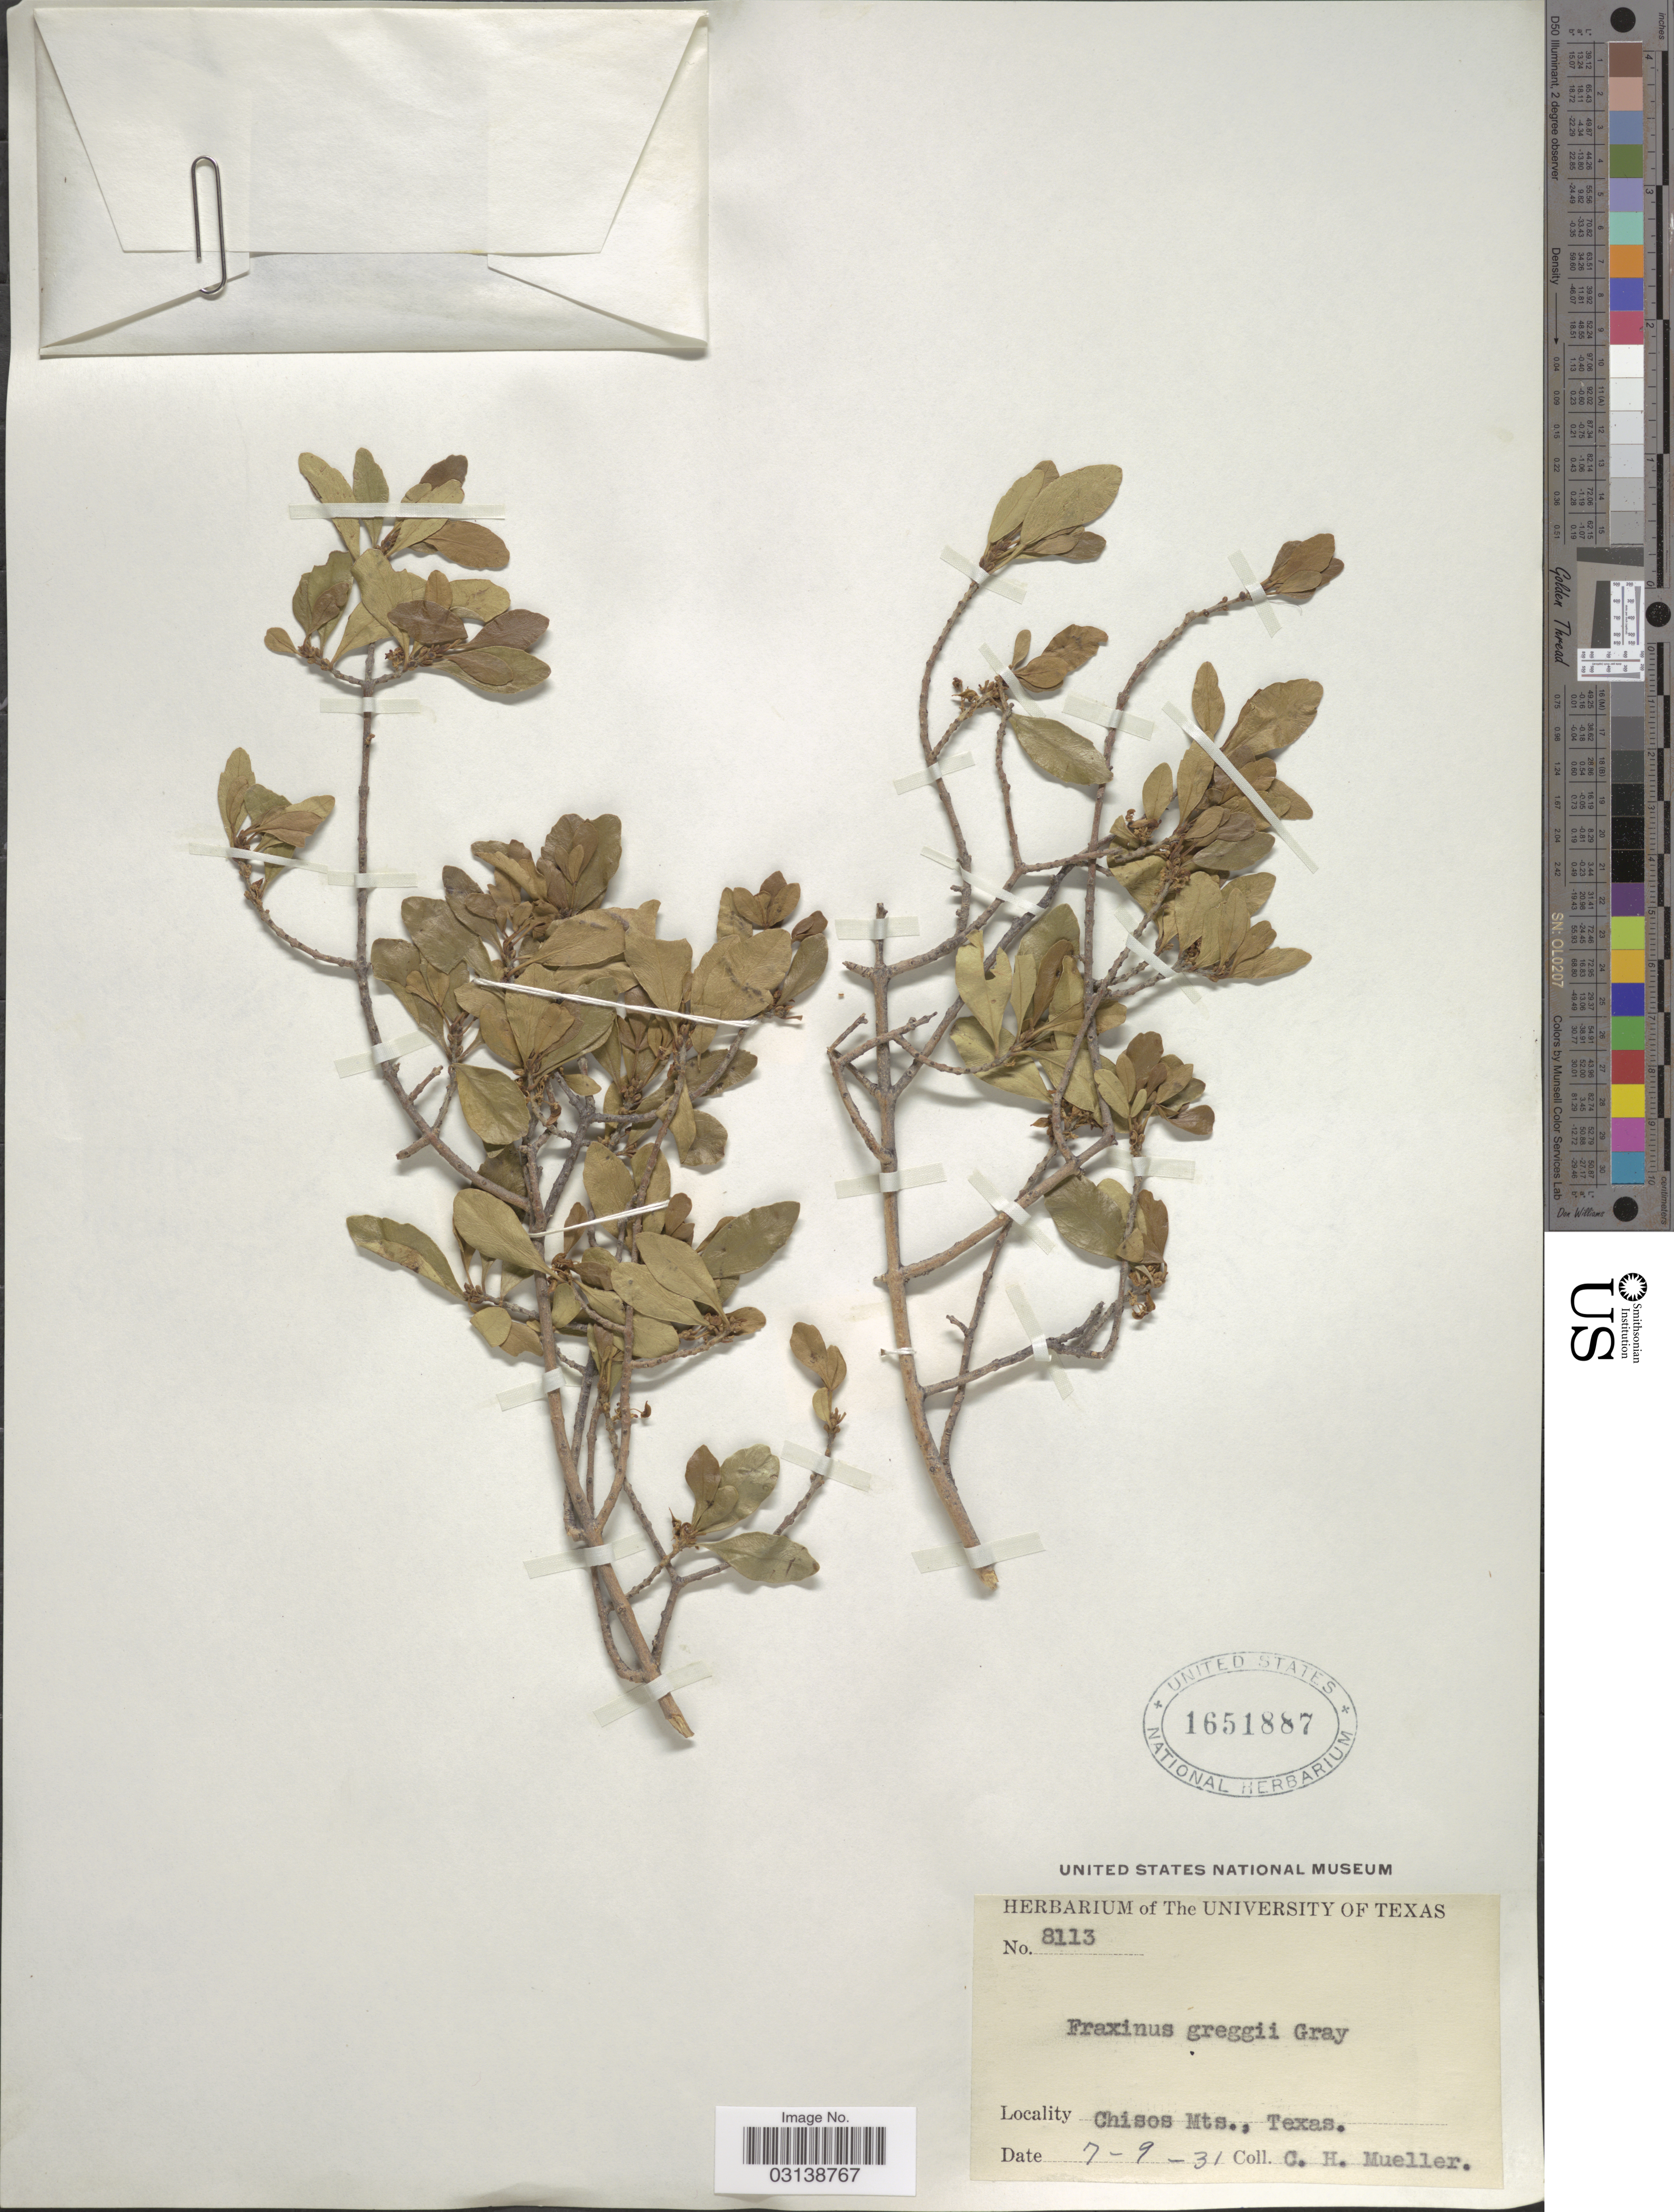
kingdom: Plantae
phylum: Tracheophyta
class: Magnoliopsida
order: Lamiales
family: Oleaceae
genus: Fraxinus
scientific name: Fraxinus greggii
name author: A. Gray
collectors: C. H. Mueller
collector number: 8113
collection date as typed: Transcribed d/m/y: 9/7/31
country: United States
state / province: Texas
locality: Chisos Mts.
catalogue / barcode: US 1651887